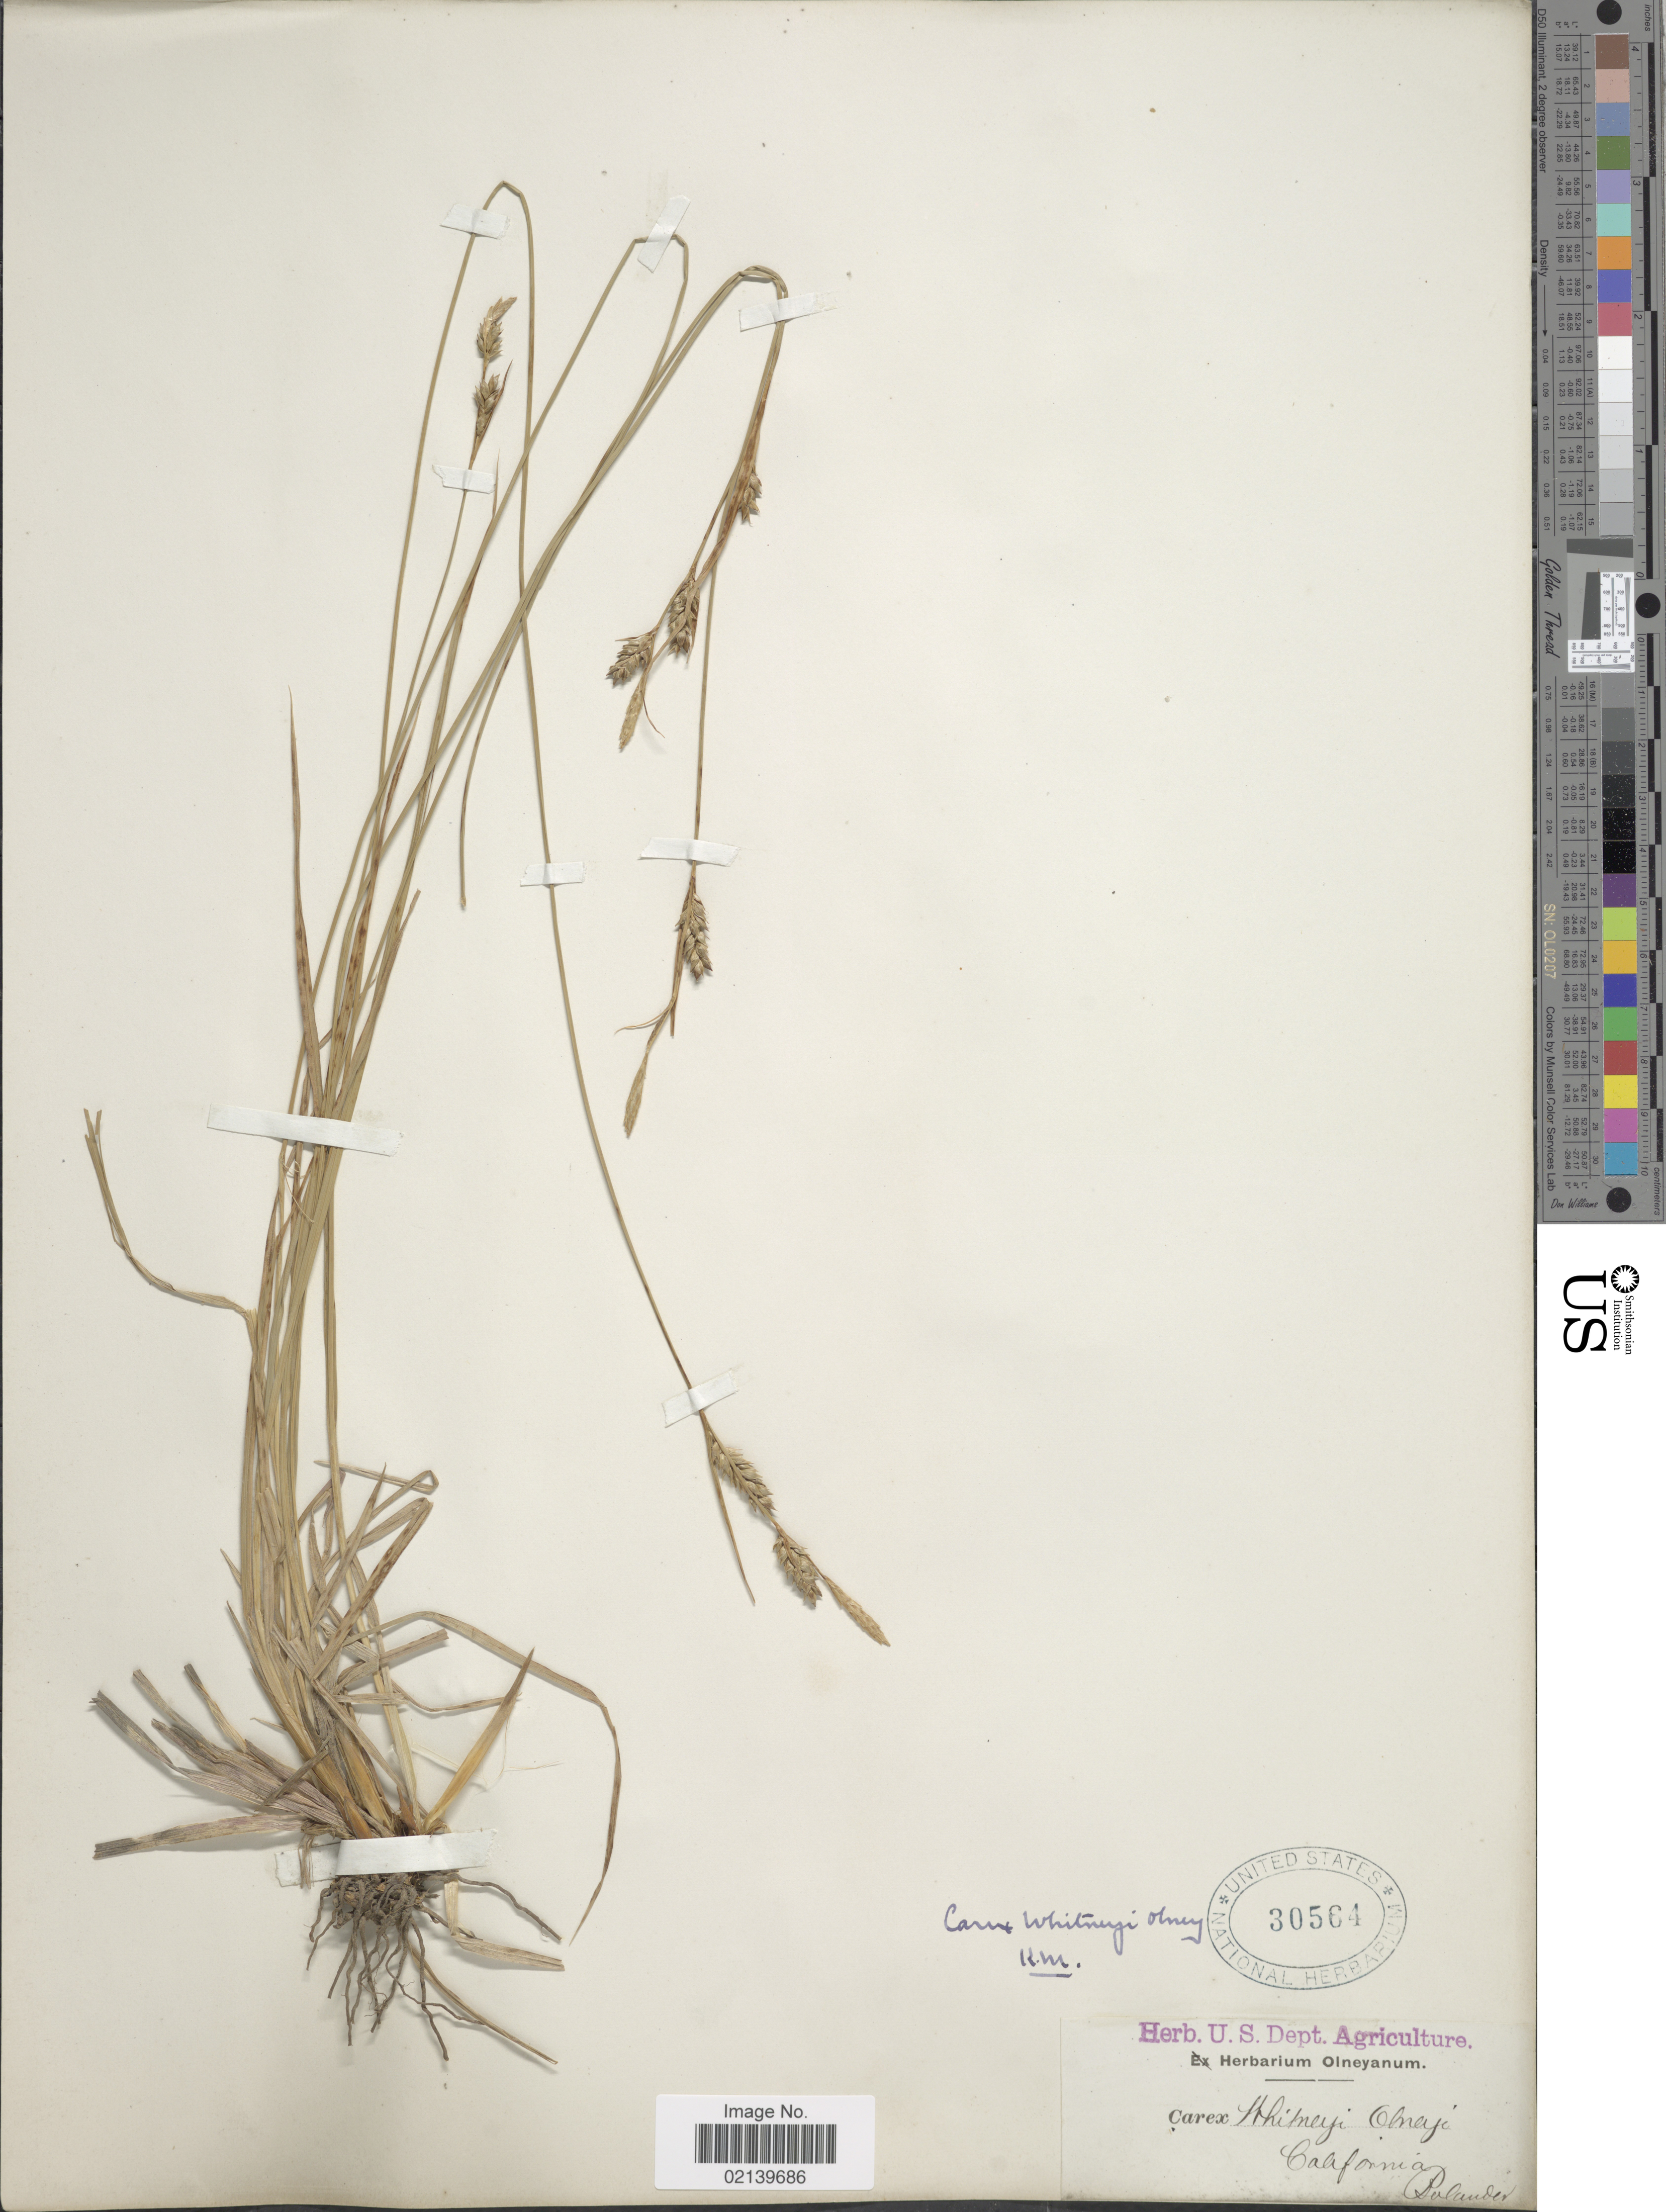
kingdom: Plantae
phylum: Tracheophyta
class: Liliopsida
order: Poales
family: Cyperaceae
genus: Carex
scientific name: Carex whitneyi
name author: Olney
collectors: -. Bolander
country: United States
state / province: California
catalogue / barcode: US 30564